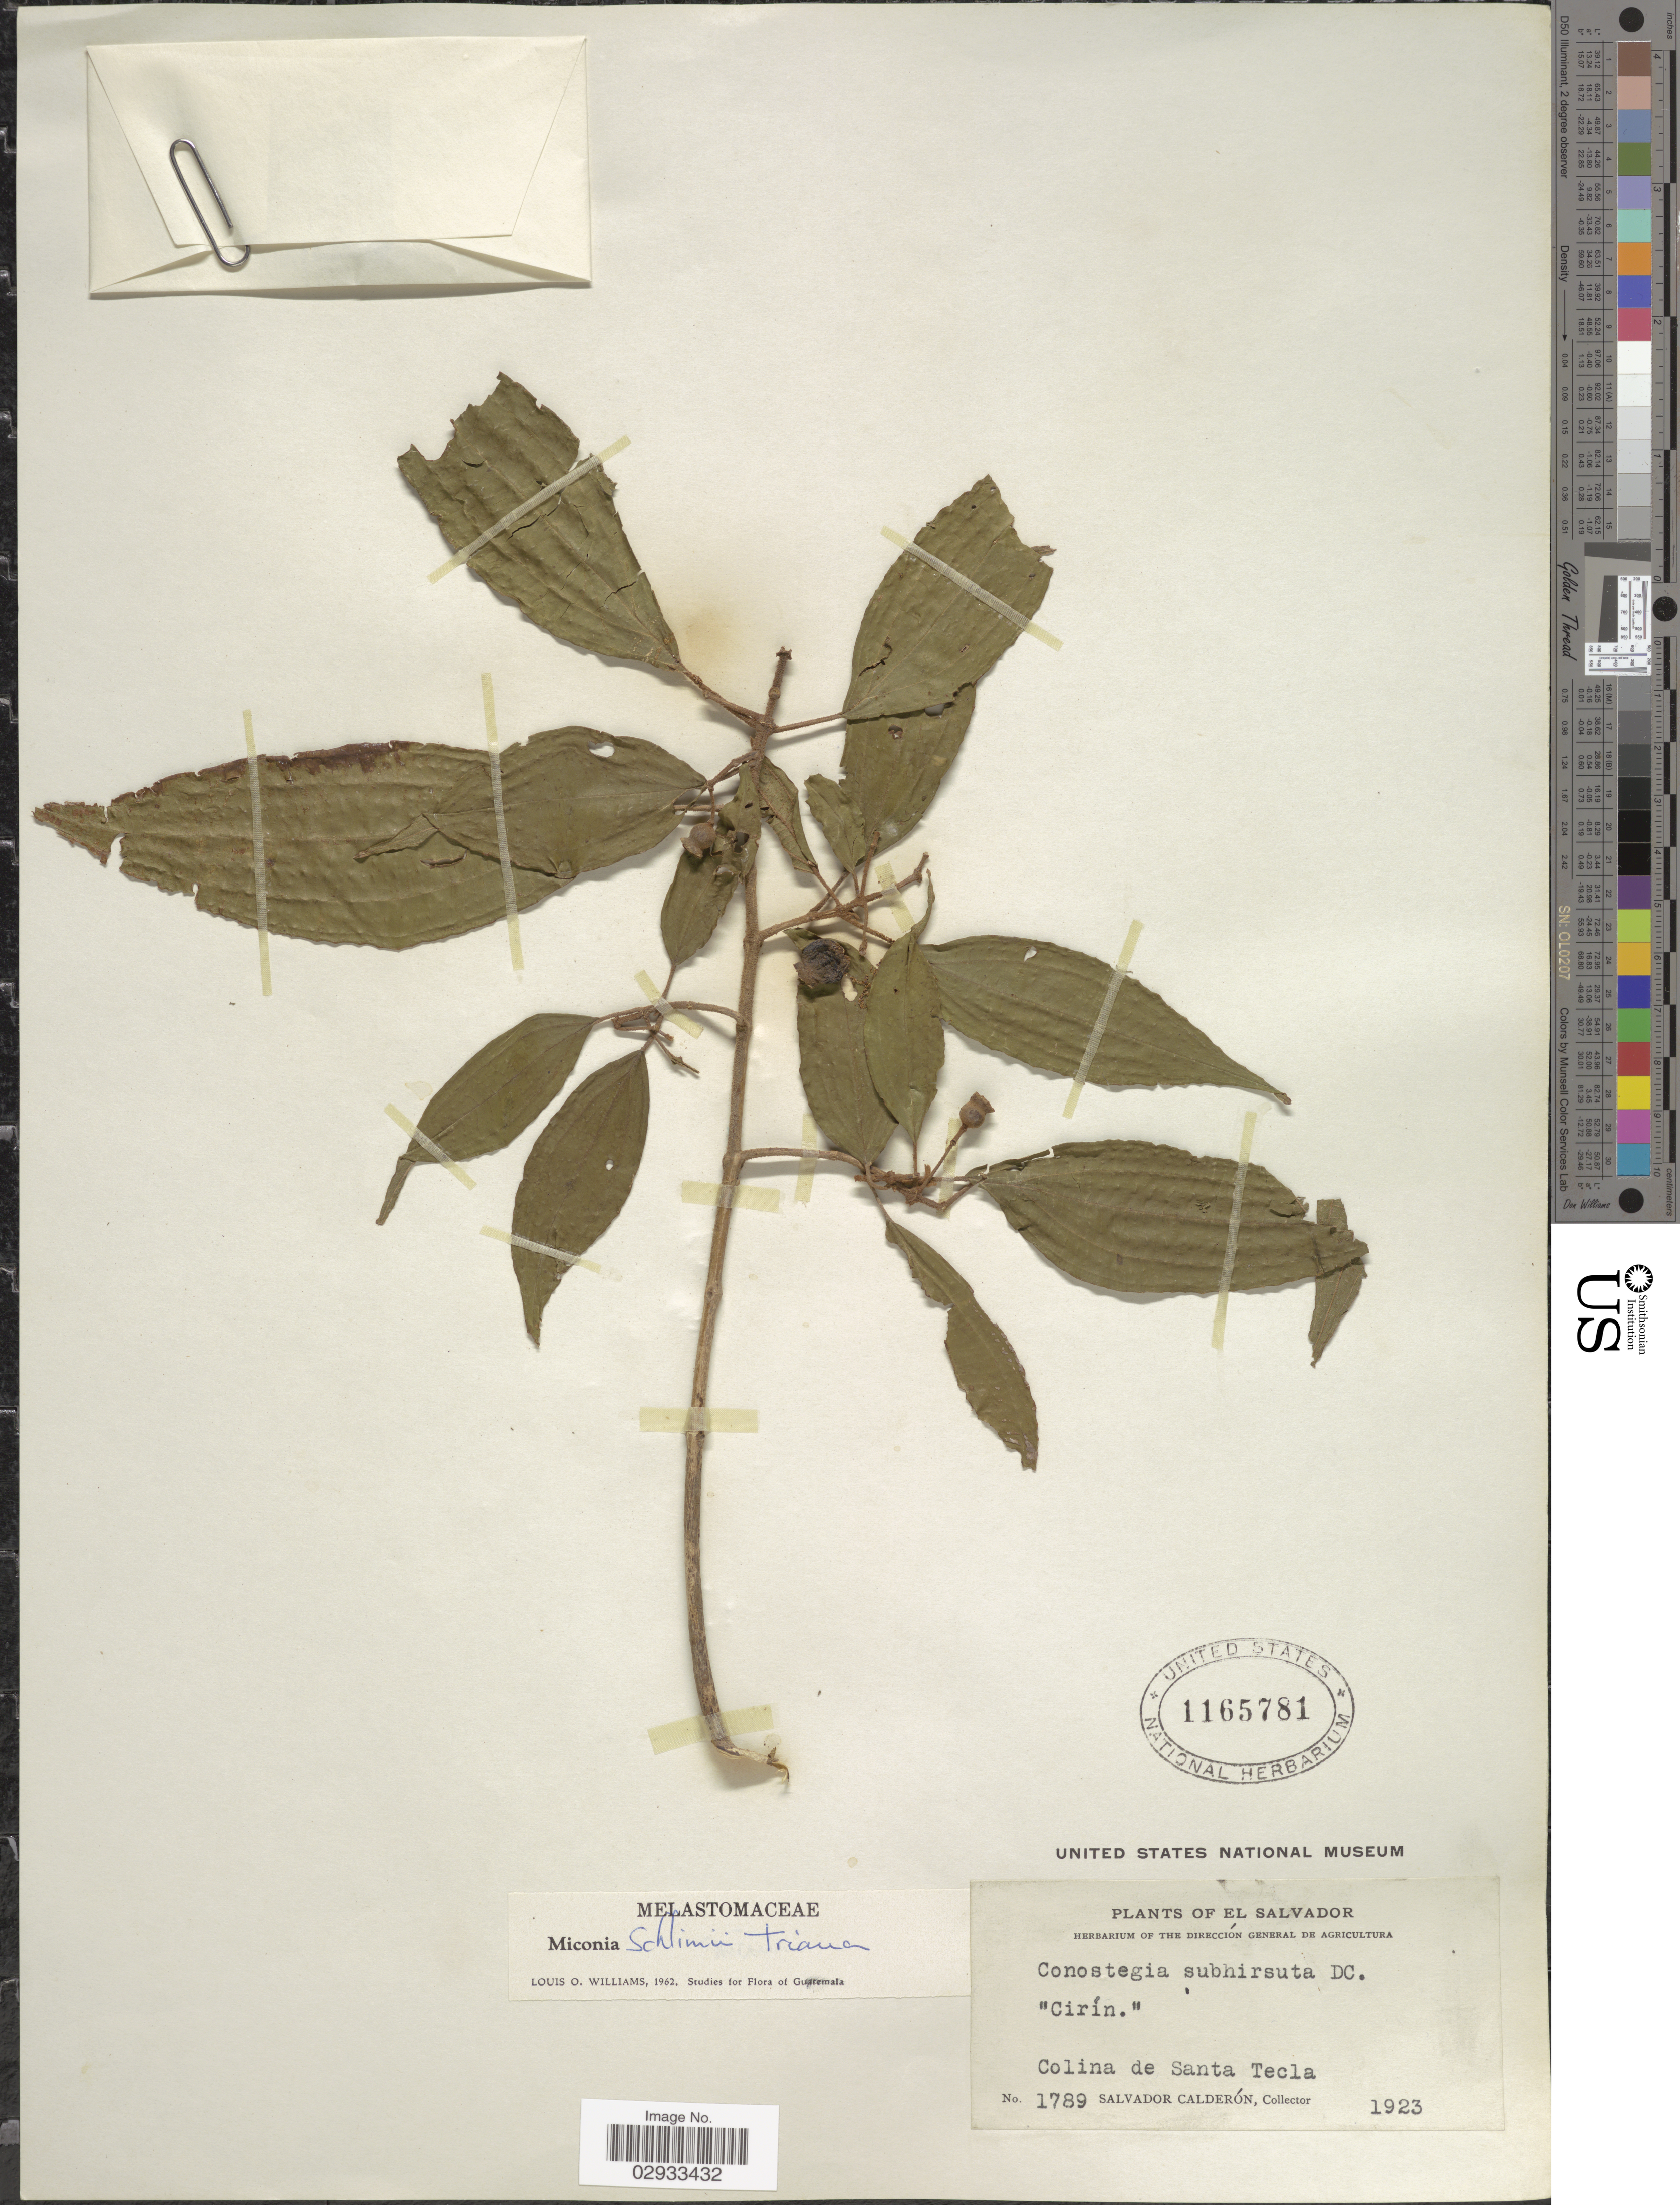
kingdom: Plantae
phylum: Tracheophyta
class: Magnoliopsida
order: Myrtales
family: Melastomataceae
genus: Miconia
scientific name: Miconia schlimii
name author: Triana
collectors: S. Calderón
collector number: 1789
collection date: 1923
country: El Salvador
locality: Colina de Santa Tecla.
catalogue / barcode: US 1165781